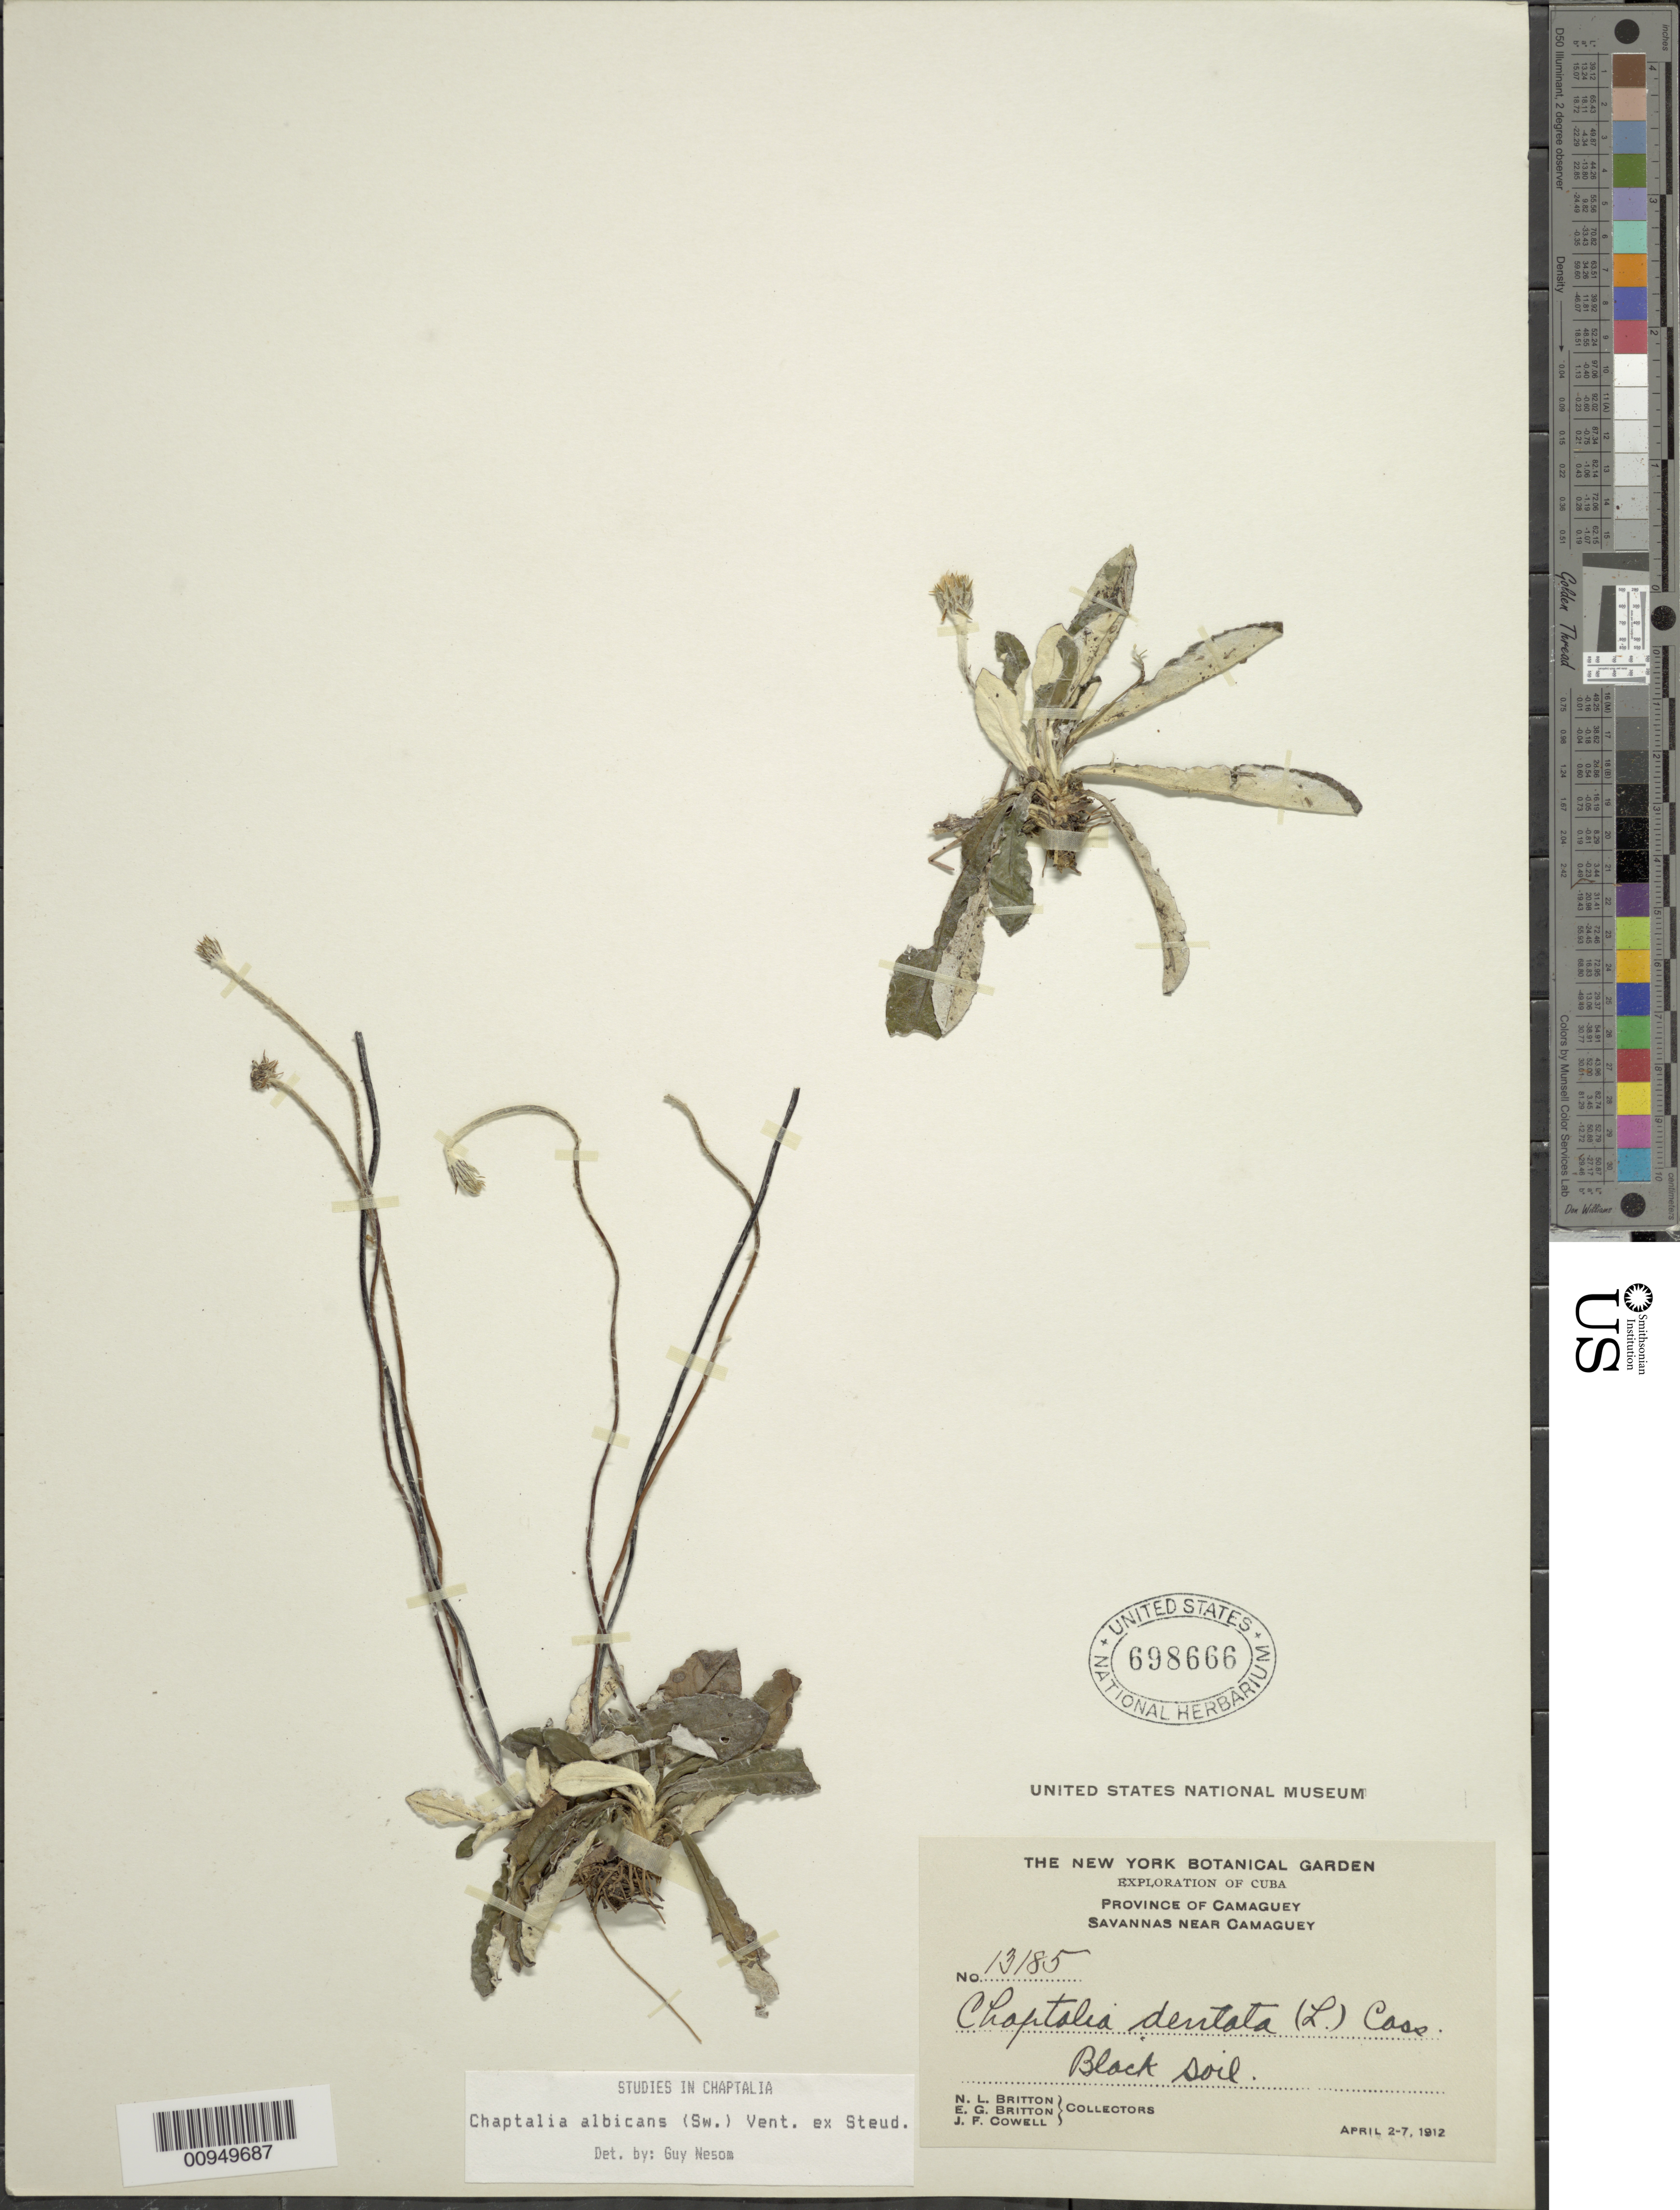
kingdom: Plantae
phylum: Tracheophyta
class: Magnoliopsida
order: Asterales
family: Asteraceae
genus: Chaptalia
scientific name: Chaptalia albicans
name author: (Sw.) Vent. ex B.D. Jacks.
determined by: Nesom, Guy L.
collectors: N. Britton, E. G. Britton & J. F. Cowell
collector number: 13185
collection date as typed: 02 Apr 1912 to 07 Apr 1912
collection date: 1912-04-02/1912-04-07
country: Cuba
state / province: Camaguey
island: Cuba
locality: Savannas near Camaguey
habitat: Black soil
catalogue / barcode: US 698666